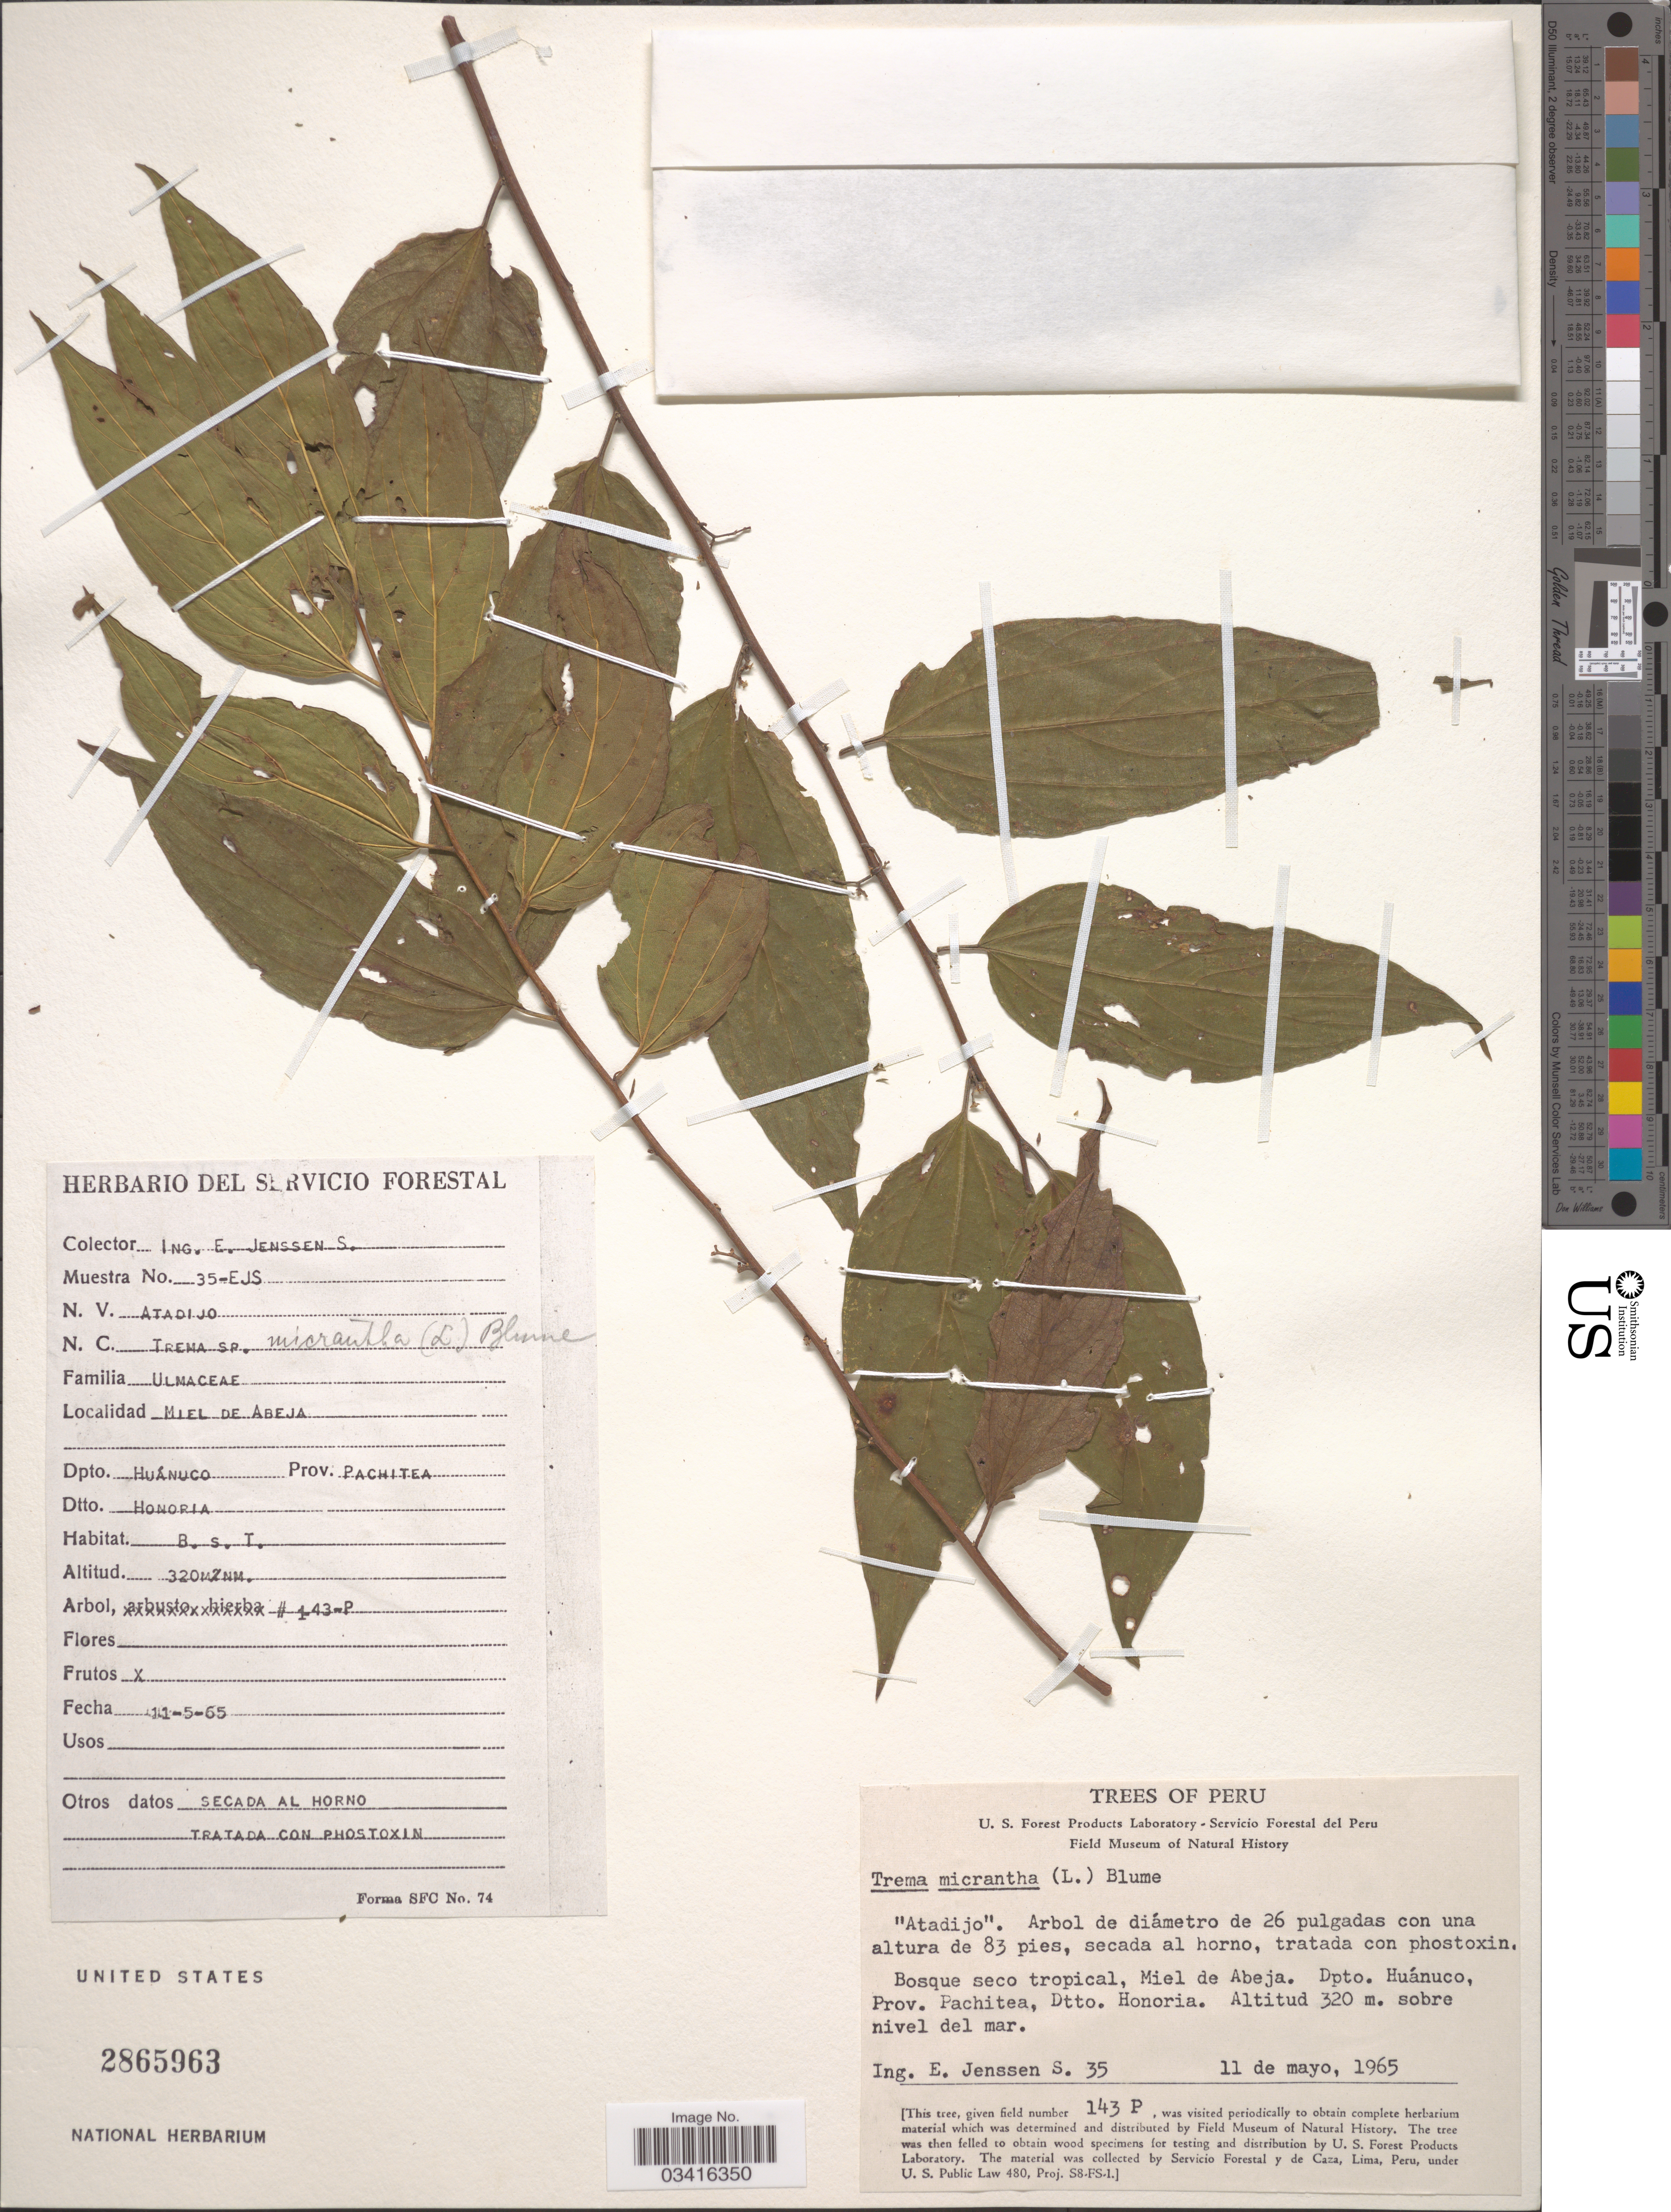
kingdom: Plantae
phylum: Tracheophyta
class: Magnoliopsida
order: Rosales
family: Cannabaceae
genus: Trema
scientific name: Trema micranthum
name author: (L.) Blume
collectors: E. Jenssen S.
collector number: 35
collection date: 1965-05-11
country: Peru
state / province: Huánuco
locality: Bosque seco tropical, Miel de Abeja, Dpto. Huánuco, Prov. Pachitea, Dtto. Honoria.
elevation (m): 320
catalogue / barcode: US 2865963